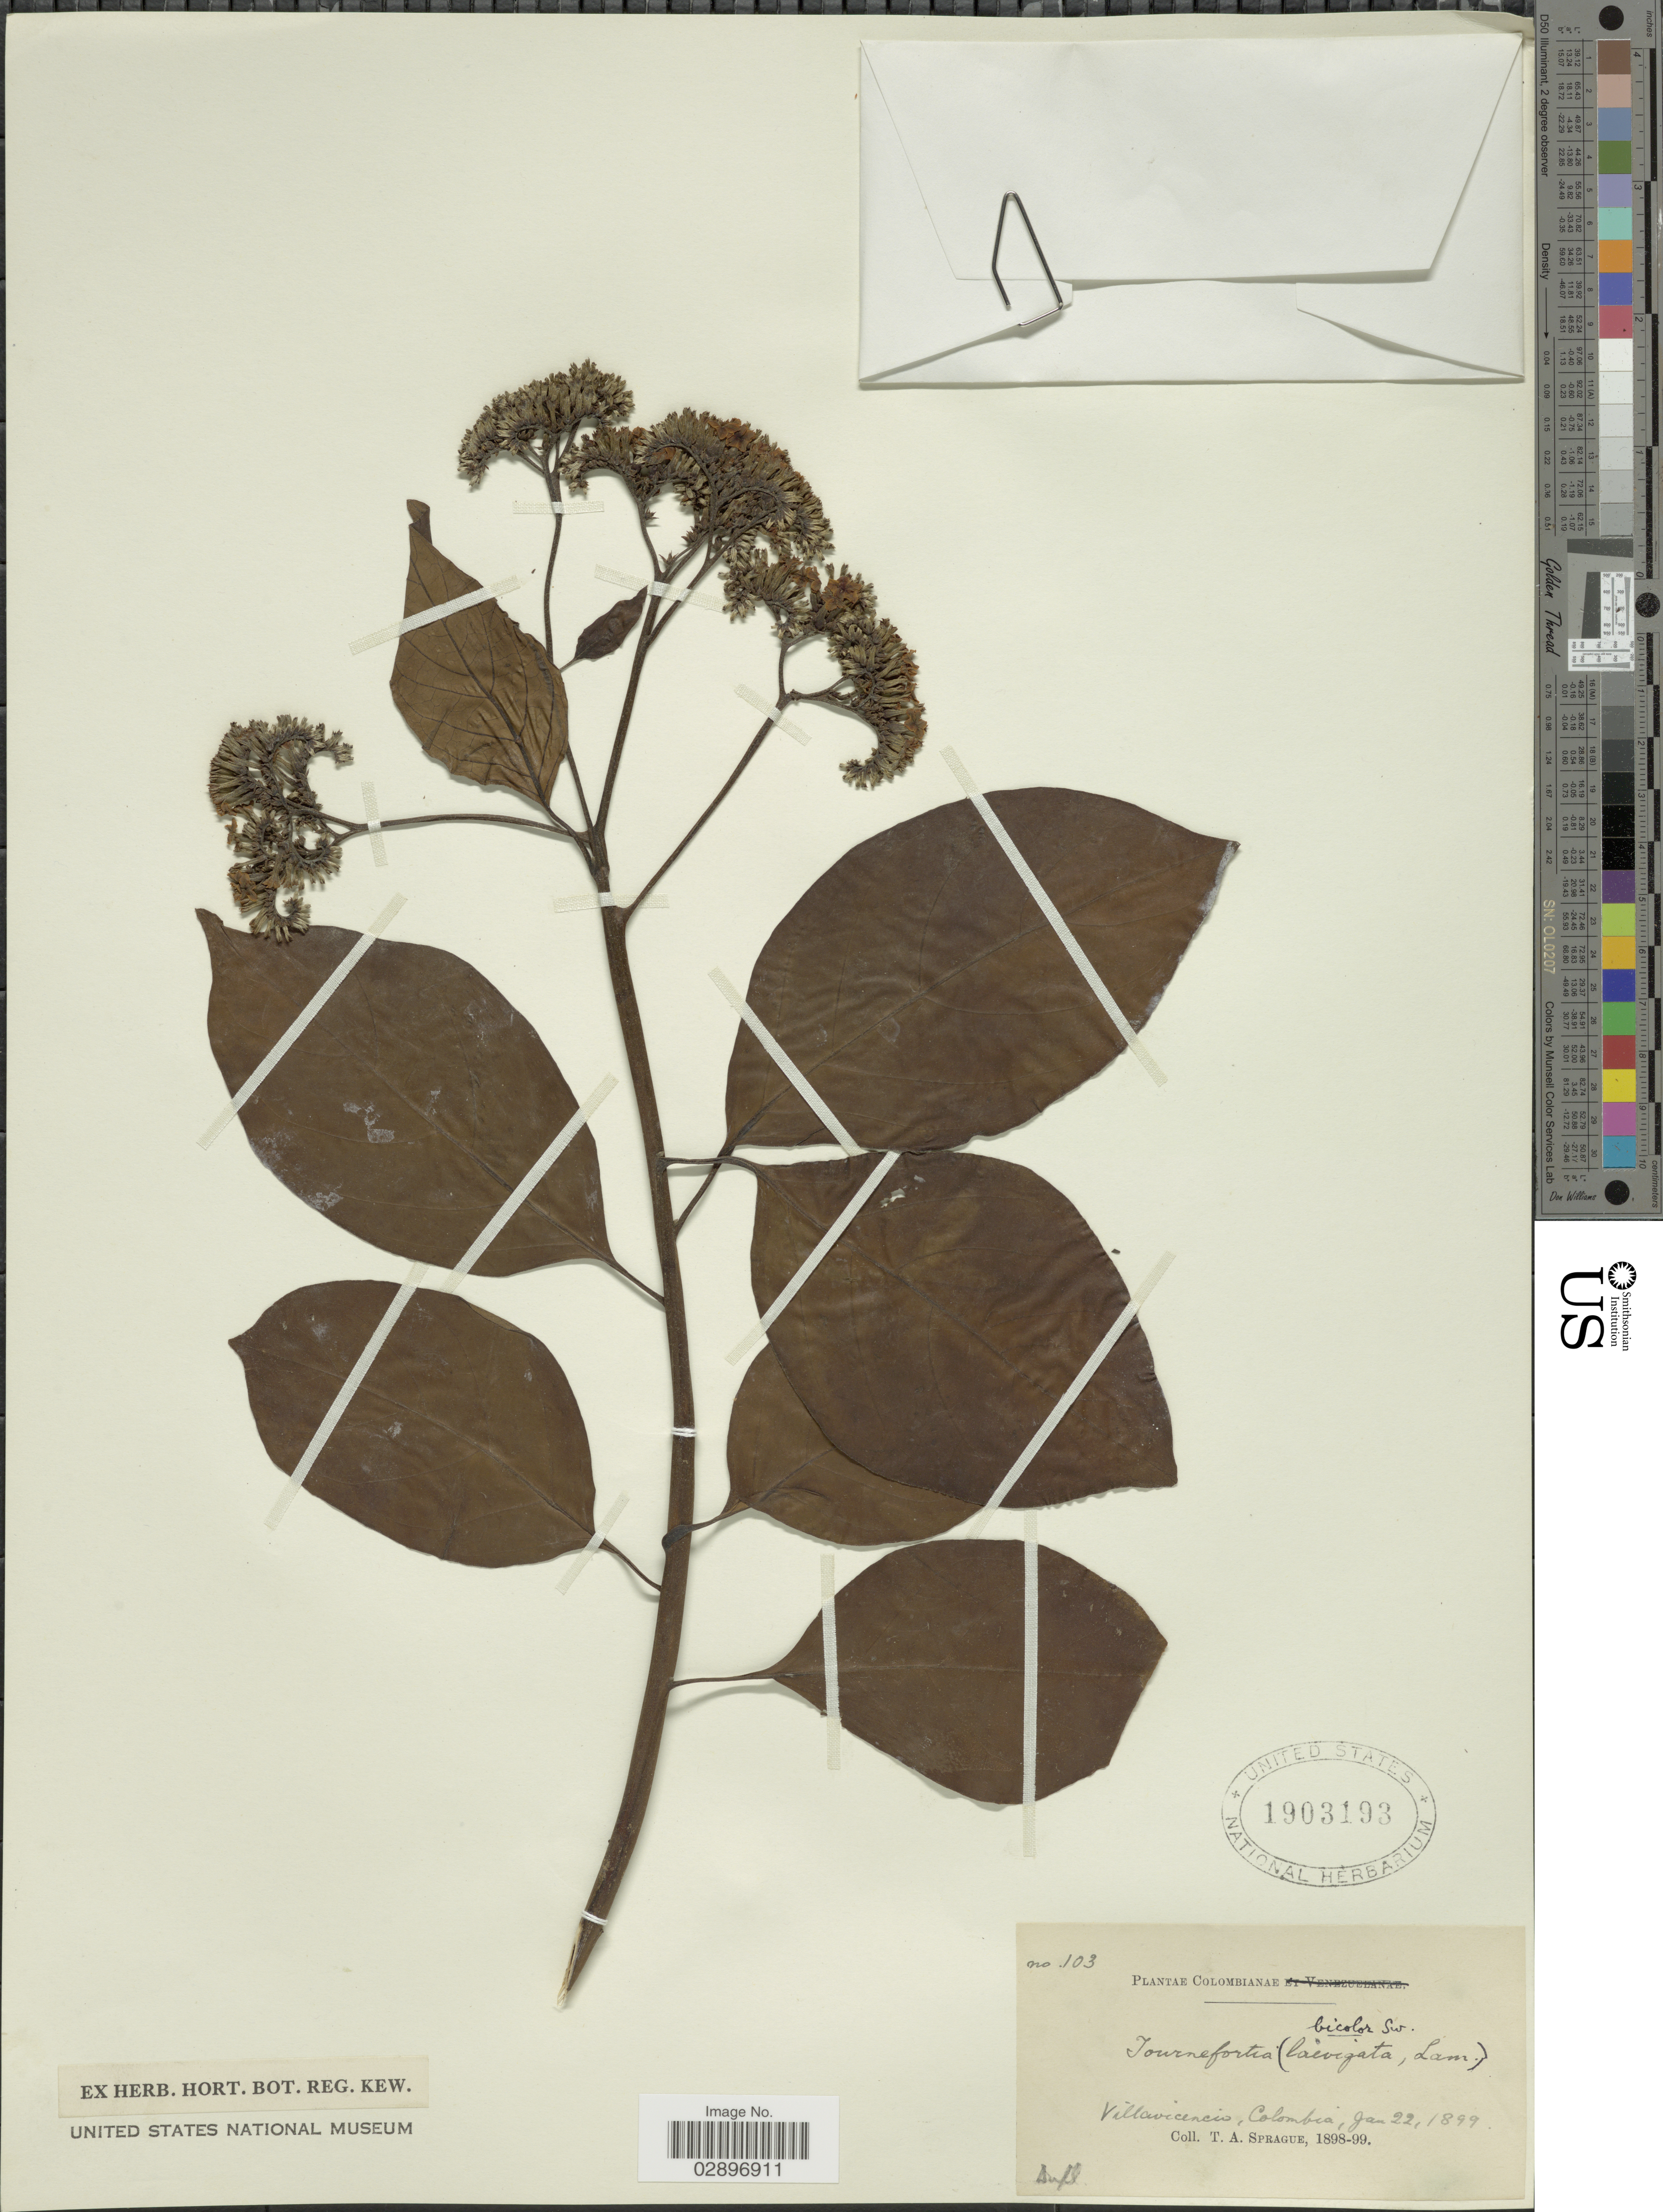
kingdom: Plantae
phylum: Tracheophyta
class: Magnoliopsida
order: Boraginales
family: Heliotropiaceae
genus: Tournefortia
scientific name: Tournefortia bicolor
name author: Sw.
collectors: T. A. Sprague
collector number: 103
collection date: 1899-01-22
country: Colombia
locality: Villavicencio.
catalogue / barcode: US 1903193